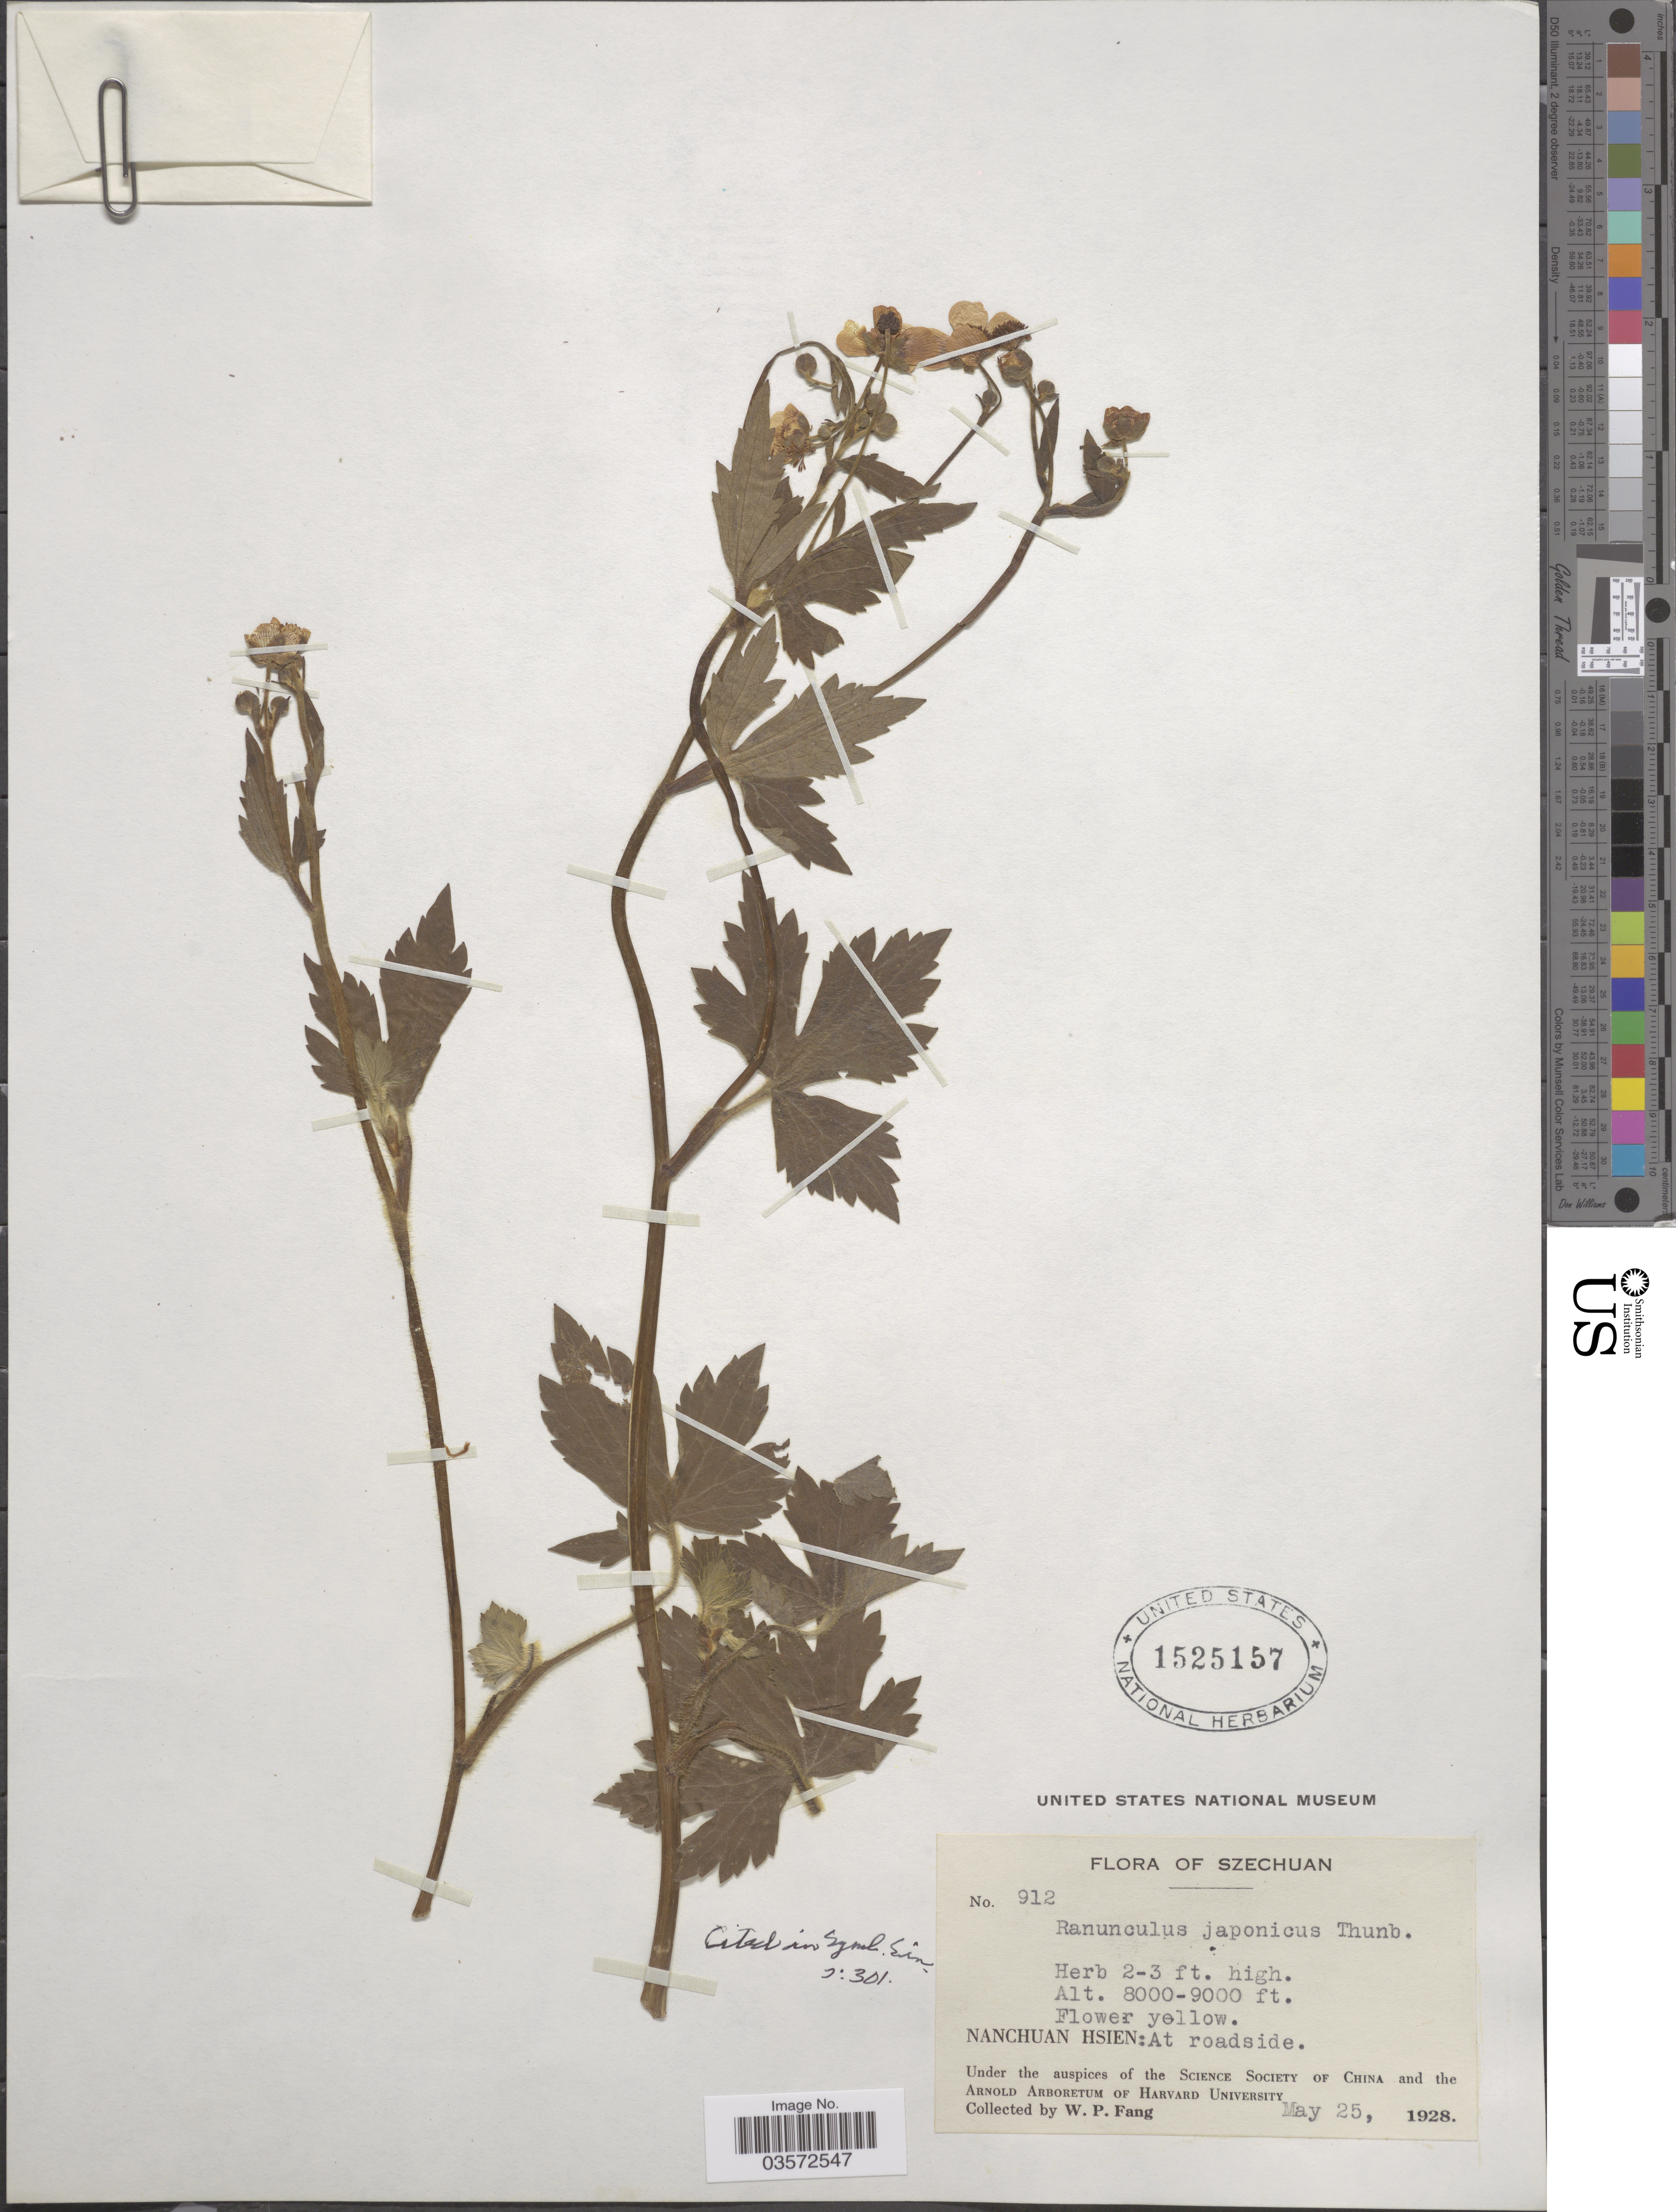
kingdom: Plantae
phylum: Tracheophyta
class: Magnoliopsida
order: Ranunculales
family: Ranunculaceae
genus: Ranunculus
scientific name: Ranunculus japonicus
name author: Thunb.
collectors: W. P. Fang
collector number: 912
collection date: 1928-05-25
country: China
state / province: Sichuan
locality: Szechuan. Nanchuan Hsien: At roadside.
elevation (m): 2438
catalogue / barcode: US 1525157